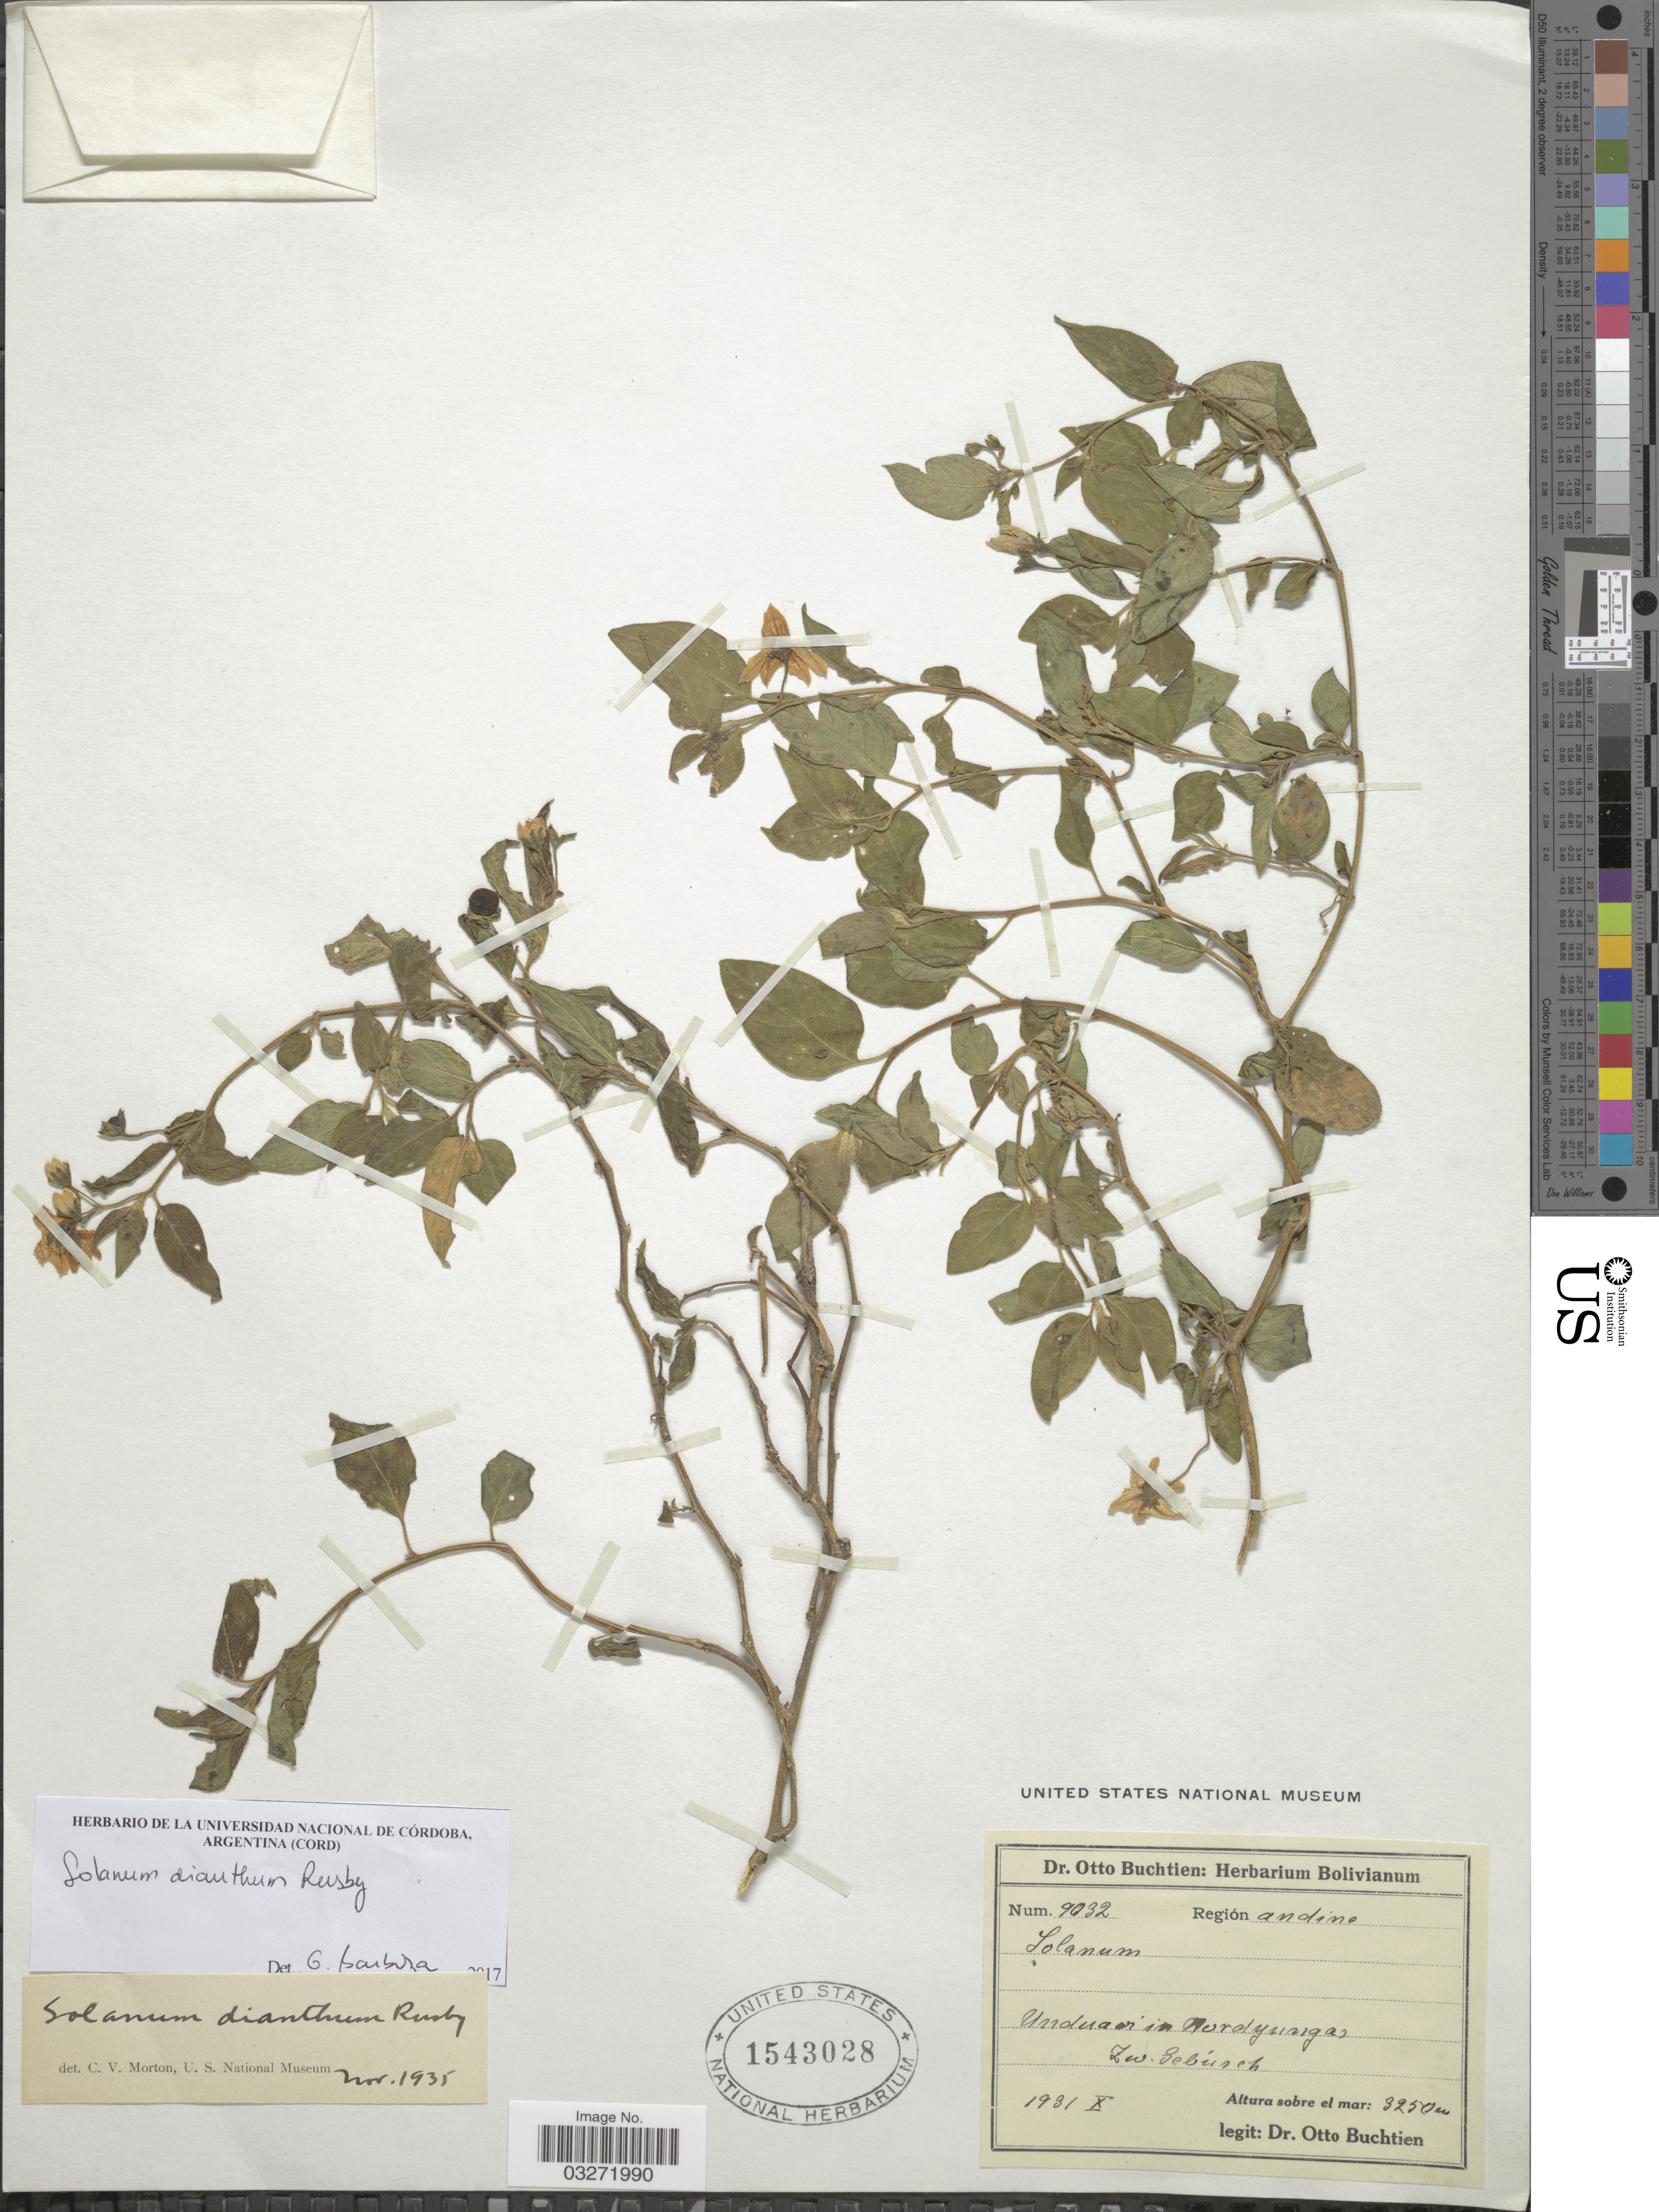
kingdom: Plantae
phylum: Tracheophyta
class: Magnoliopsida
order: Solanales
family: Solanaceae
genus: Solanum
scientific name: Solanum dianthum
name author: Rusby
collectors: O. Buchtien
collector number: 9032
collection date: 1931-10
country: Bolivia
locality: Región andina. Unduavi in Nordyungas. Zw. Gebüsch.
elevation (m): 3250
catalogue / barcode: US 1543028